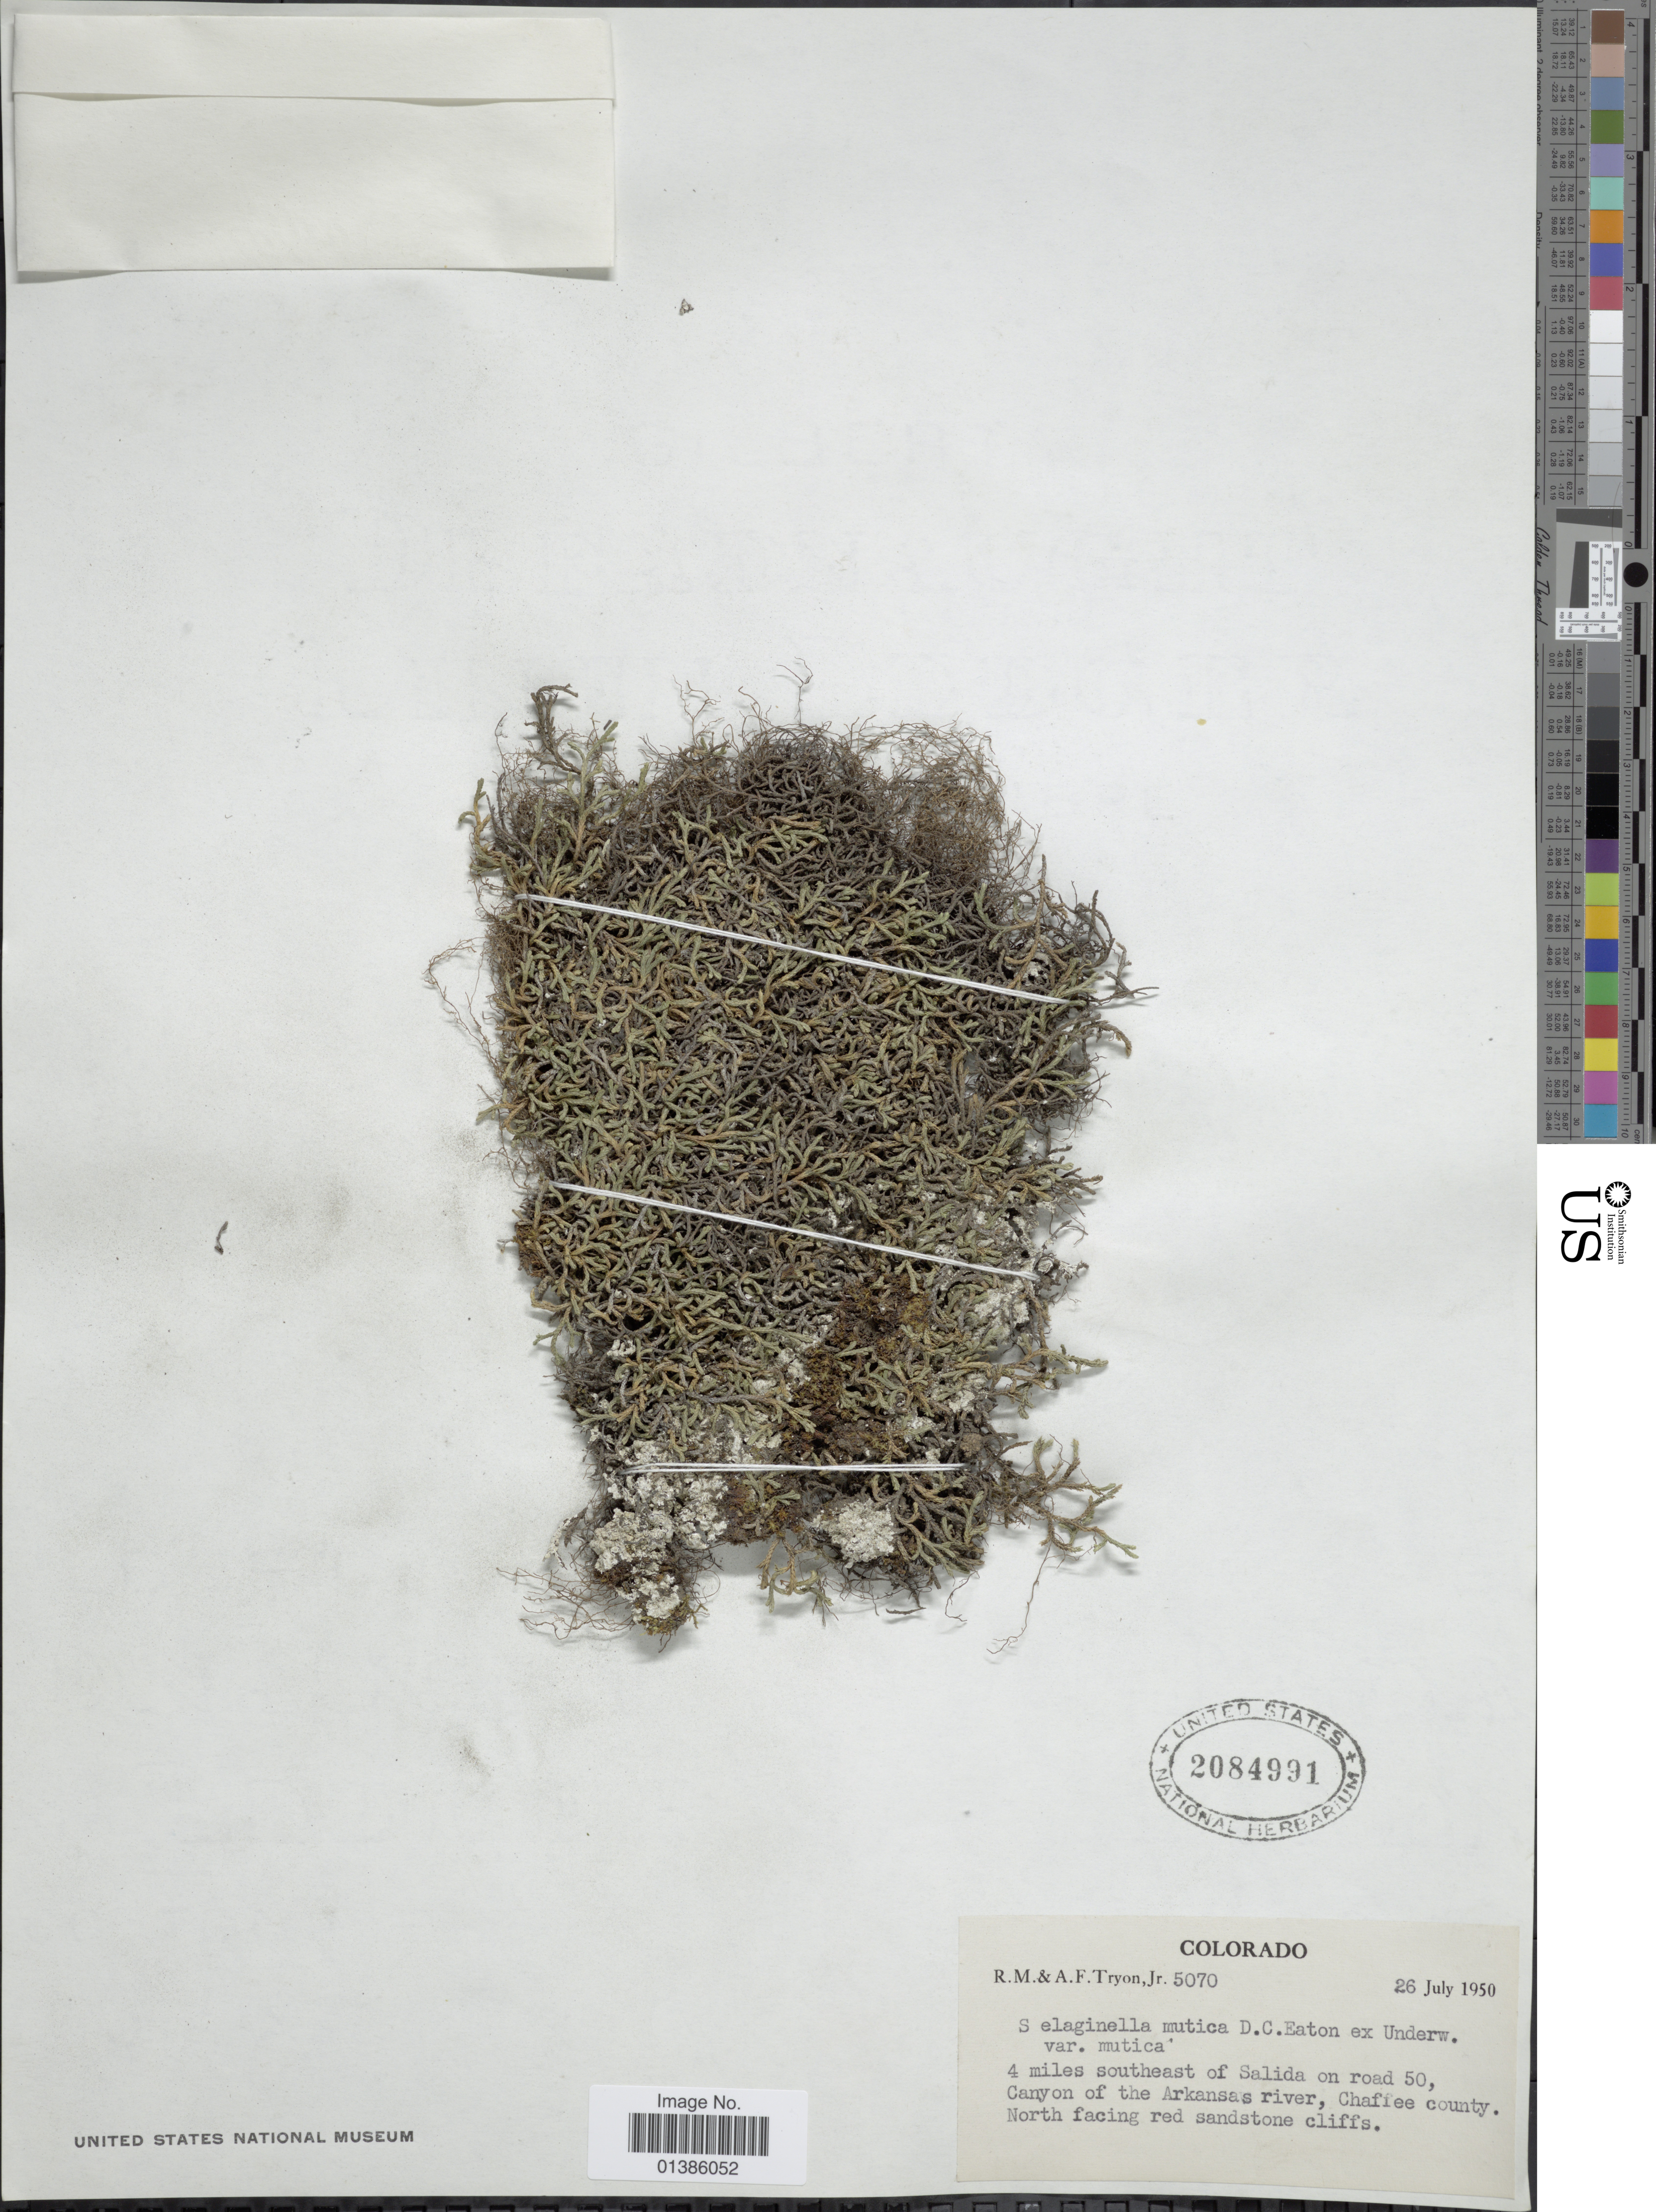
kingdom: Plantae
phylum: Tracheophyta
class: Lycopodiopsida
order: Selaginellales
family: Selaginellaceae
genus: Selaginella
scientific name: Selaginella mutica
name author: D.C. Eaton in Underw.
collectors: R. M. Tryon & A. F. Tryon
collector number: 5070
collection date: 1950-07-26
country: United States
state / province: Colorado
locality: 4 miles southeastof Salida on road 50, Canyon of the Arkansas river, Chaffee county.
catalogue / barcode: US 2084991